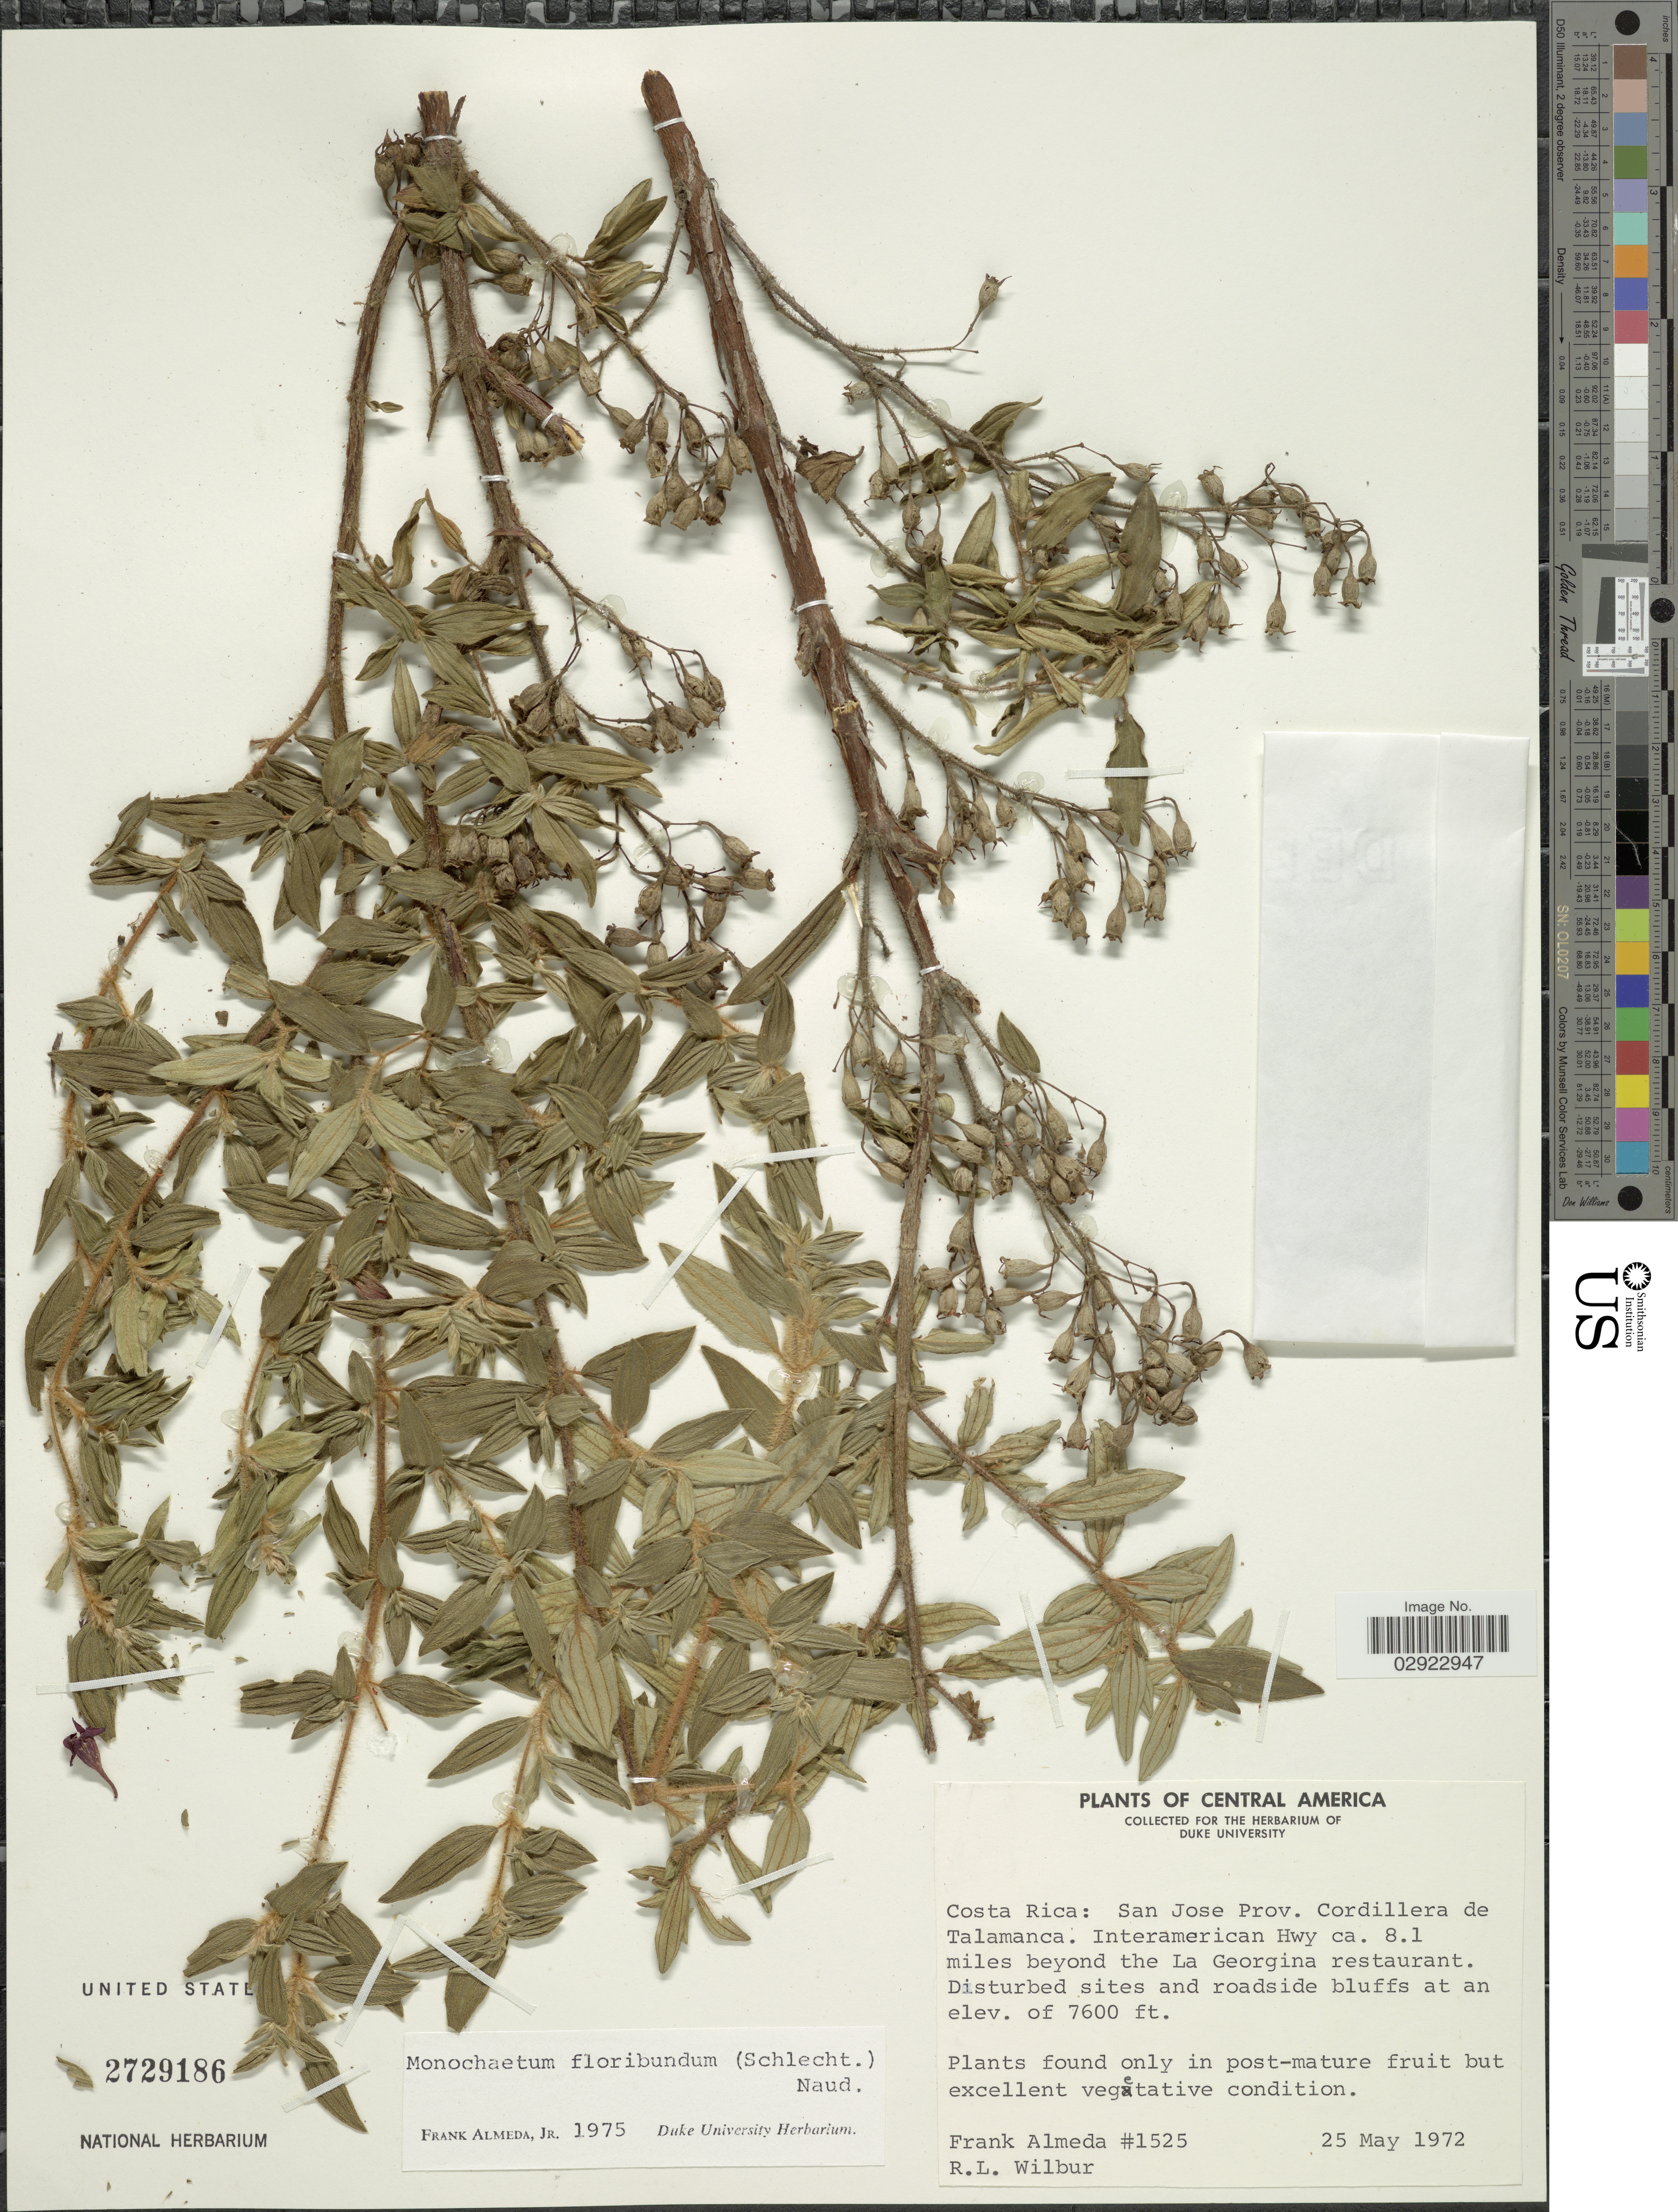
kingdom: Plantae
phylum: Tracheophyta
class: Magnoliopsida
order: Myrtales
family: Melastomataceae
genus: Monochaetum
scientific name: Monochaetum floribundum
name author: (Schltdl.) Naudin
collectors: F. Almeda & R. L. Wilbur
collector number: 1525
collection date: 1972-05-25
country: Costa Rica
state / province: San José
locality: San Jose Prov. Cordillera de Talamanca. Interamerican Hwy ca. 8.1 miles beyond the La Georgina restaurant.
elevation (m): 2316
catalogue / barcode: US 2729186